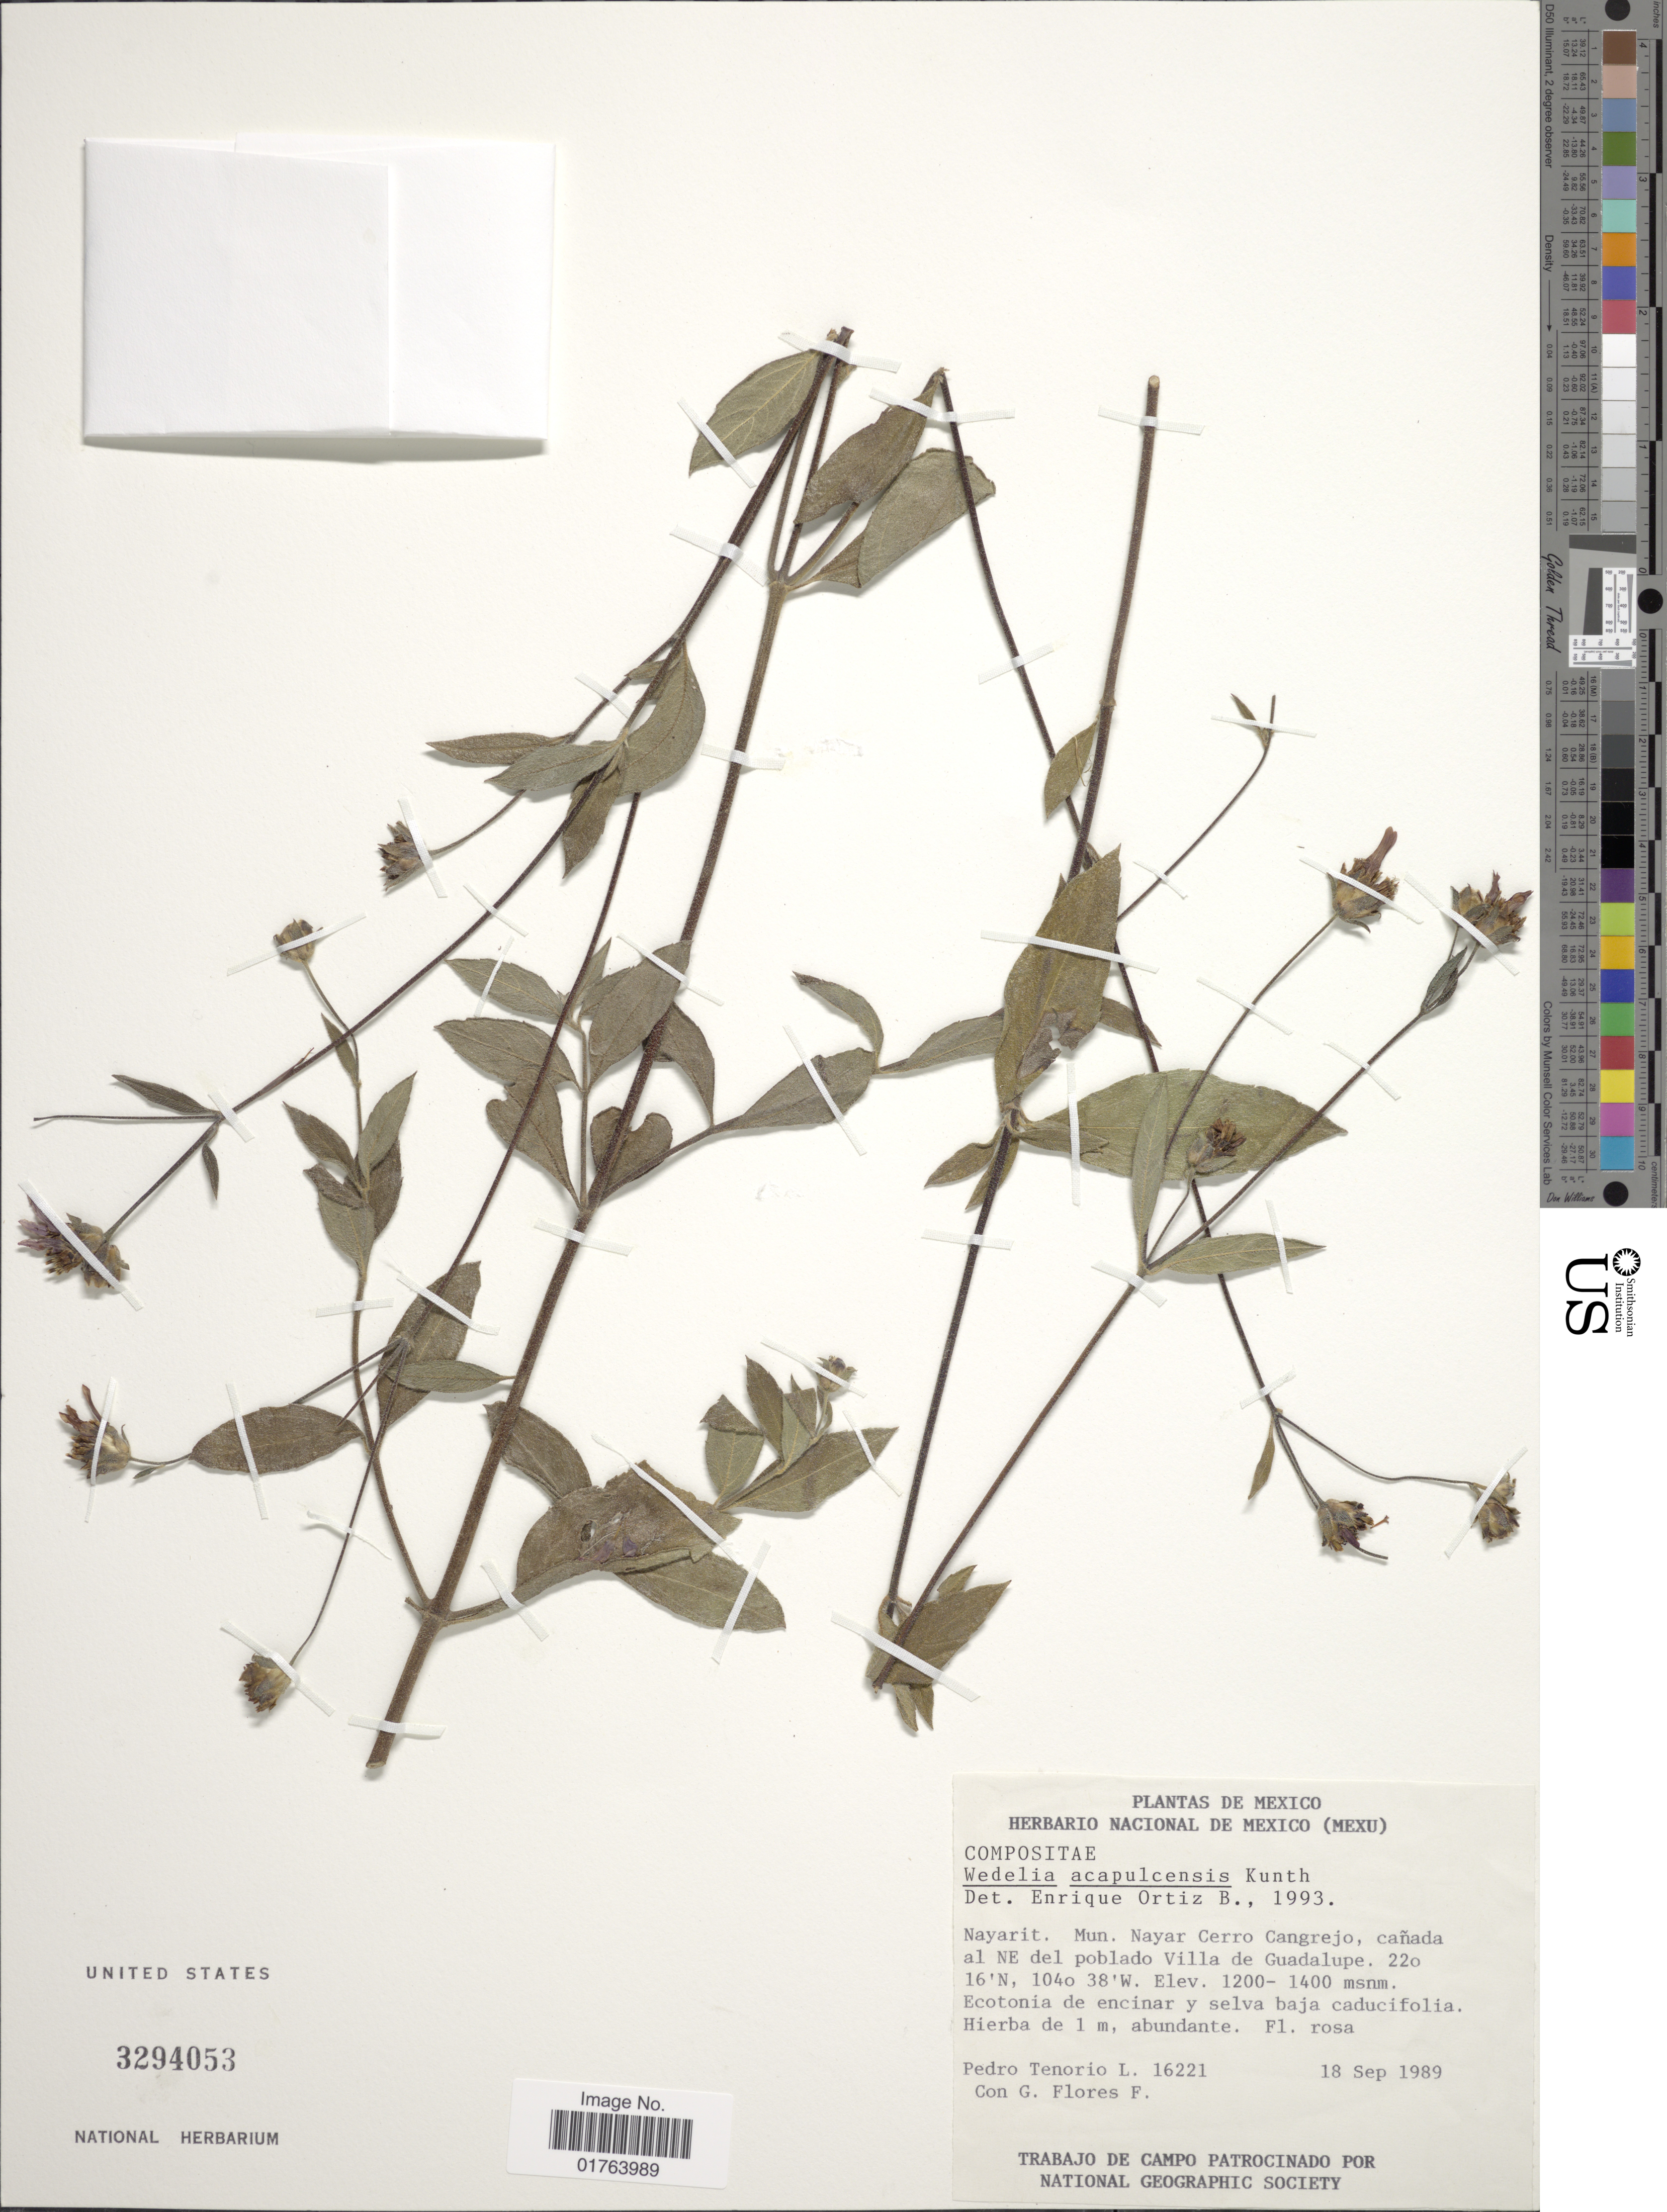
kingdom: Plantae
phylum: Tracheophyta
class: Magnoliopsida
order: Asterales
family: Asteraceae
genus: Wedelia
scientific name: Wedelia acapulcensis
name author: Kunth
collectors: P. Tenorio L. & F. Flores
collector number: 16221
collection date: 1989-09-18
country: Mexico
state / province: Nayarit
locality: Mun. Nayar Cerro Cangrejo, canada al NE del poblado Villa de Guadalupe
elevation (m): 1200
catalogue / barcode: US 3294053